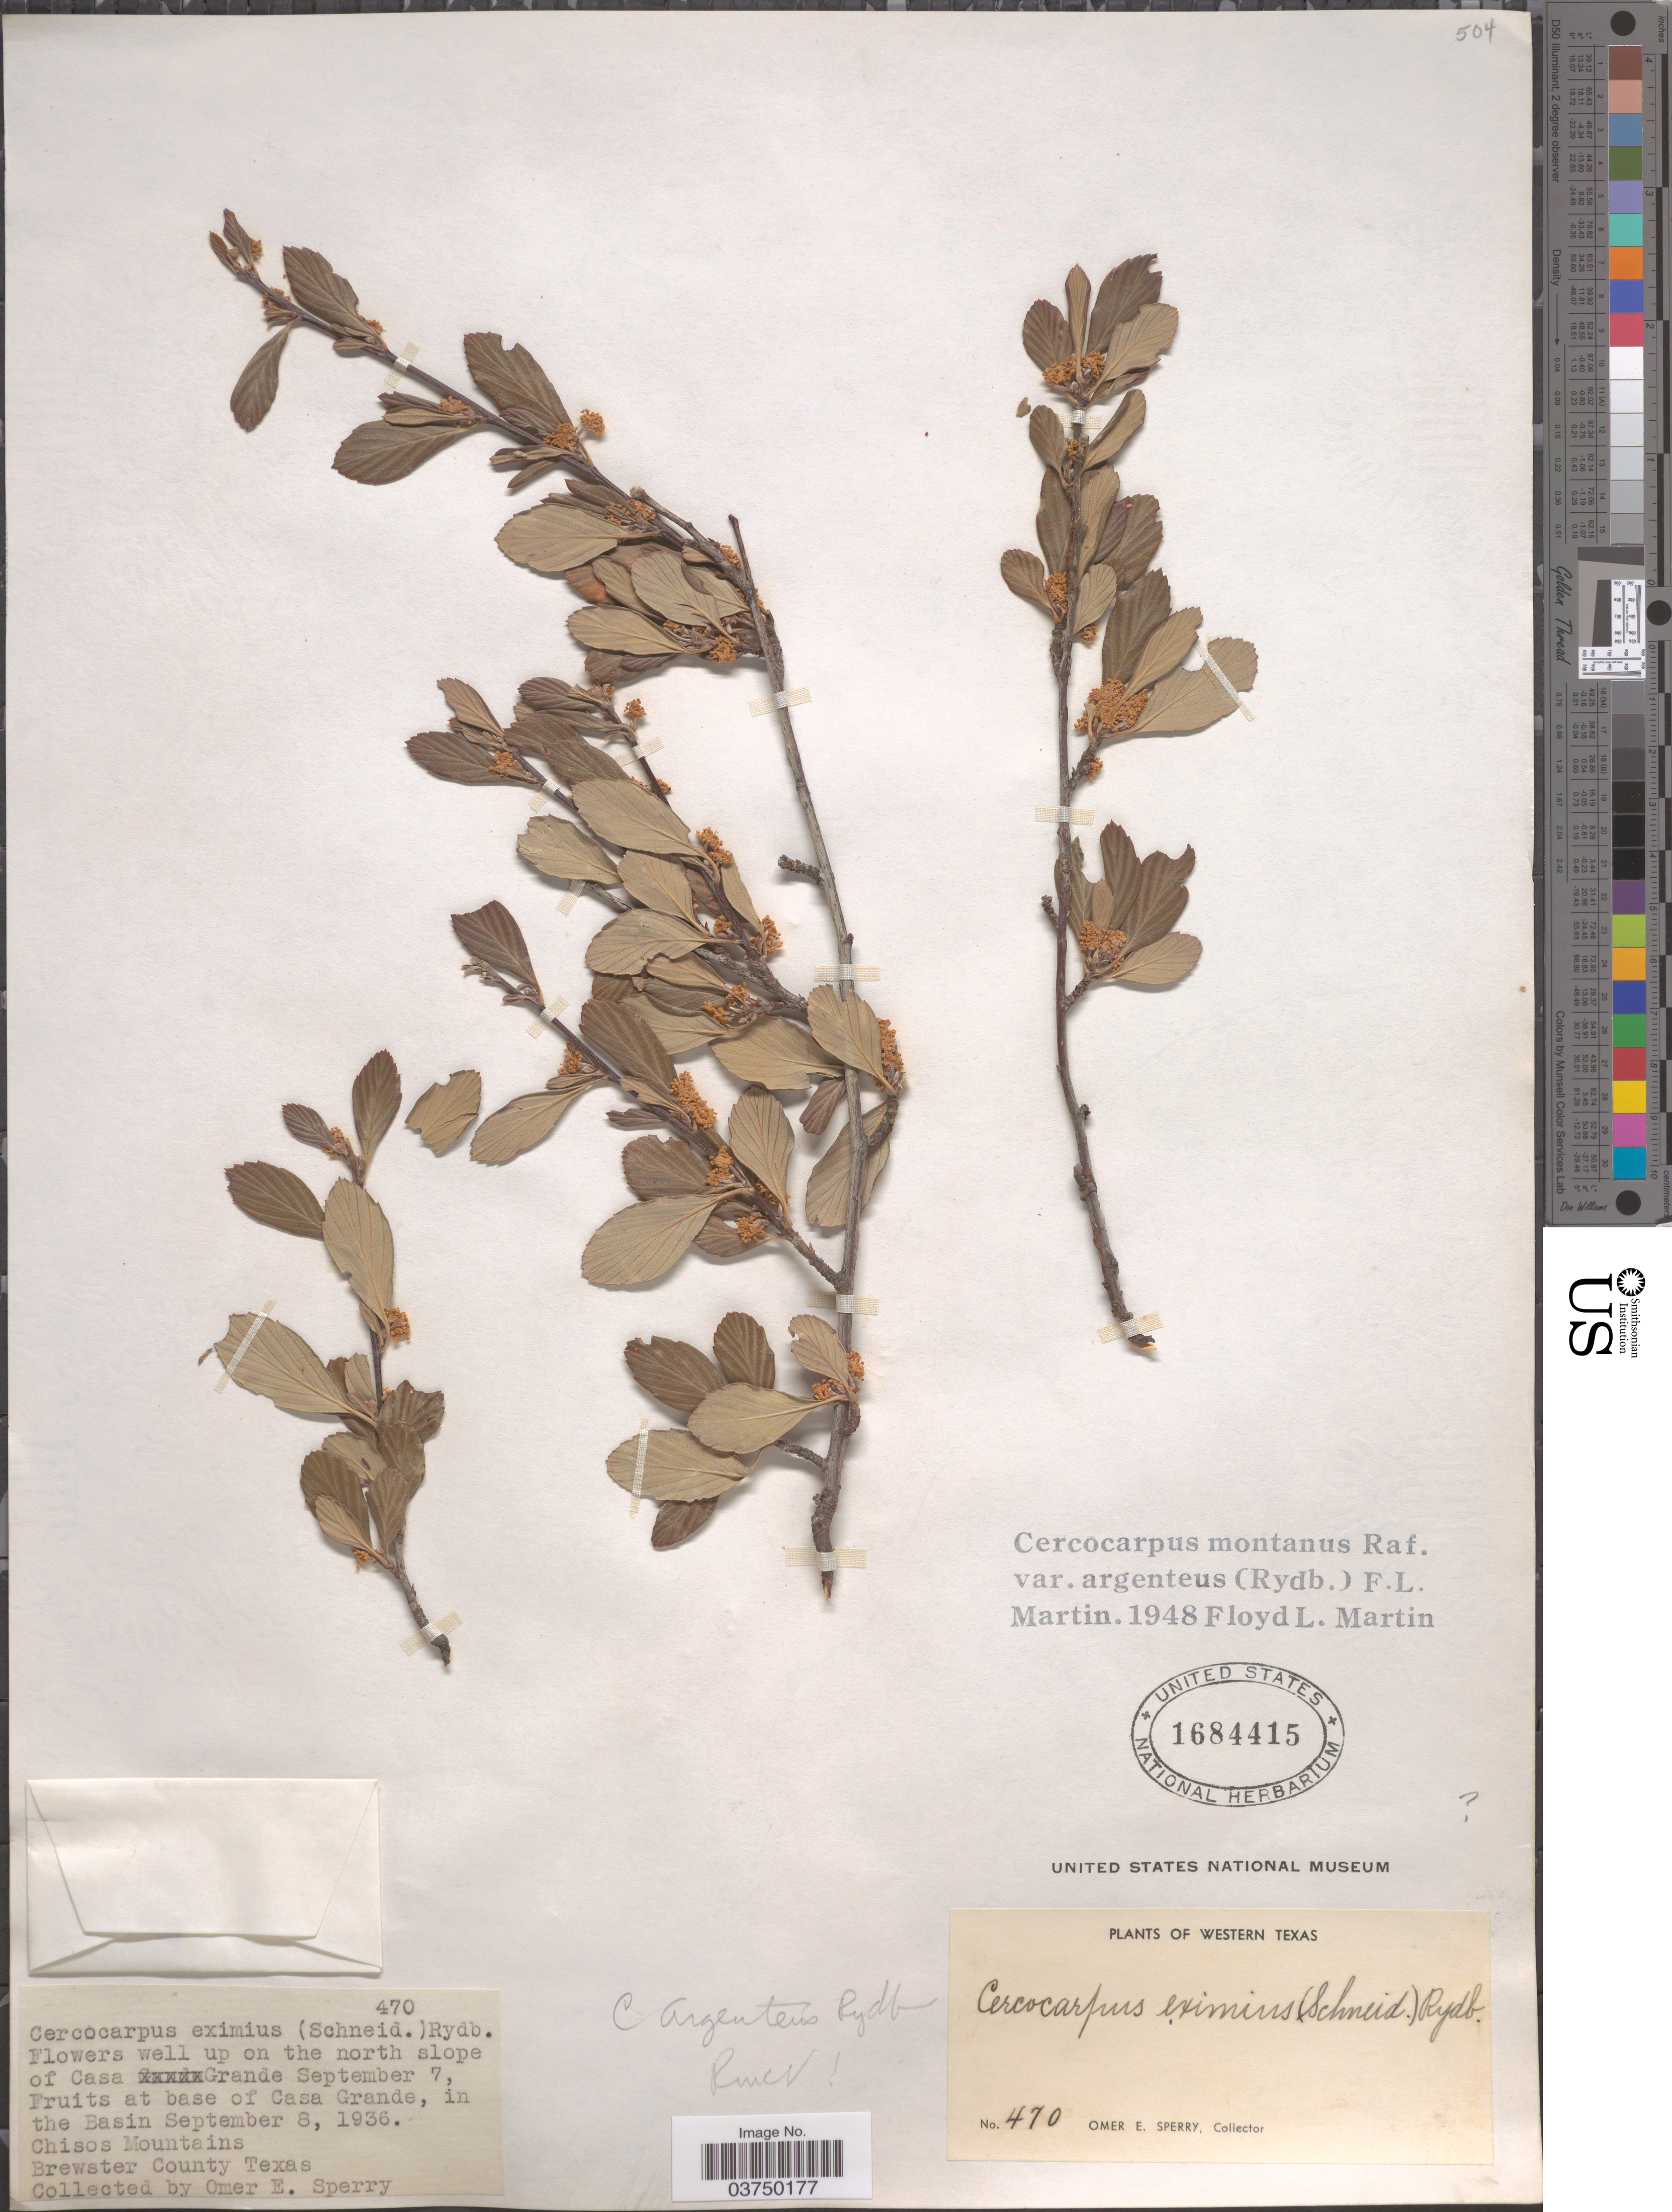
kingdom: Plantae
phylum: Tracheophyta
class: Magnoliopsida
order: Rosales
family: Rosaceae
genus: Cercocarpus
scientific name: Cercocarpus montanus var. argenteus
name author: (Rydb.) F.L. Martin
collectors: O. E. Sperry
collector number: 470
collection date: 1936-09-07/1936-09-08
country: United States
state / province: Texas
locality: Western Texas. On the north slope of Casa Grande. At base of Casa Grande, in the Basin. Chisos Mountains Brewster County.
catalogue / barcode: US 1684415